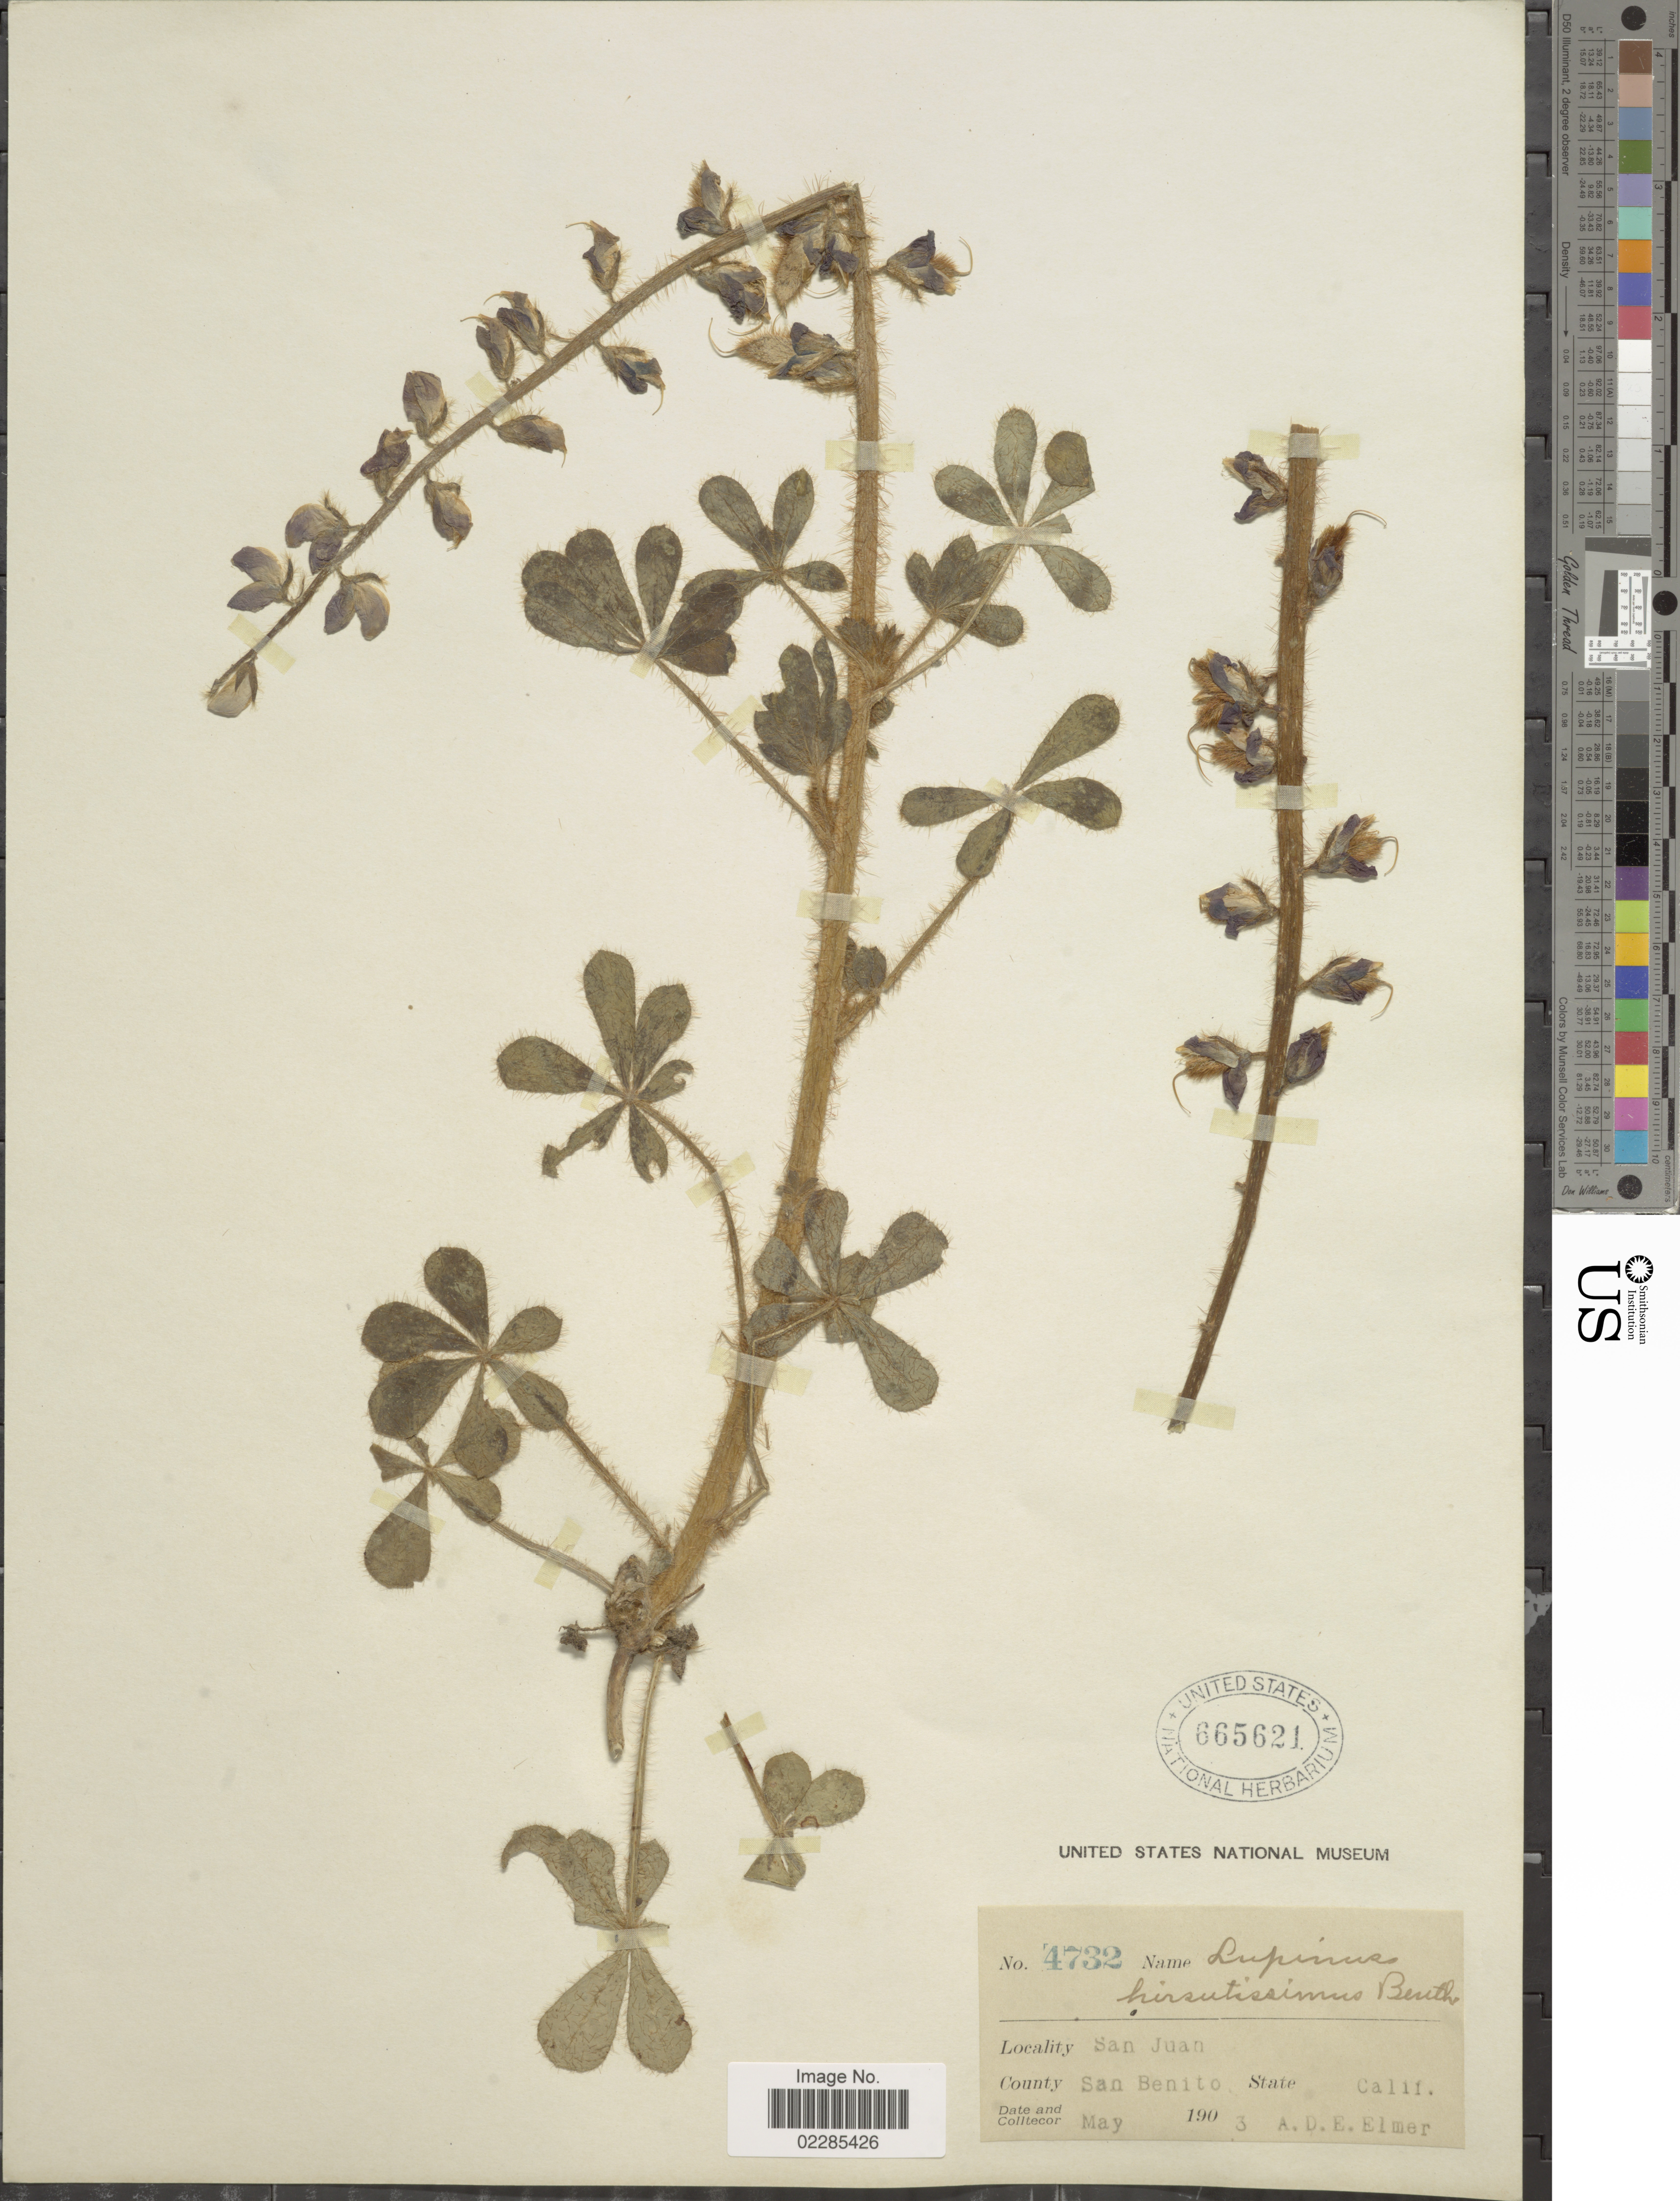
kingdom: Plantae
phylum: Tracheophyta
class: Magnoliopsida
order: Fabales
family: Fabaceae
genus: Lupinus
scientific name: Lupinus hirsutissimus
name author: Benth.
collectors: A. D. E. Elmer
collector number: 4732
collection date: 1903-05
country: United States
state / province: California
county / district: San Benito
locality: San Juan, San Benito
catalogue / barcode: US 665621